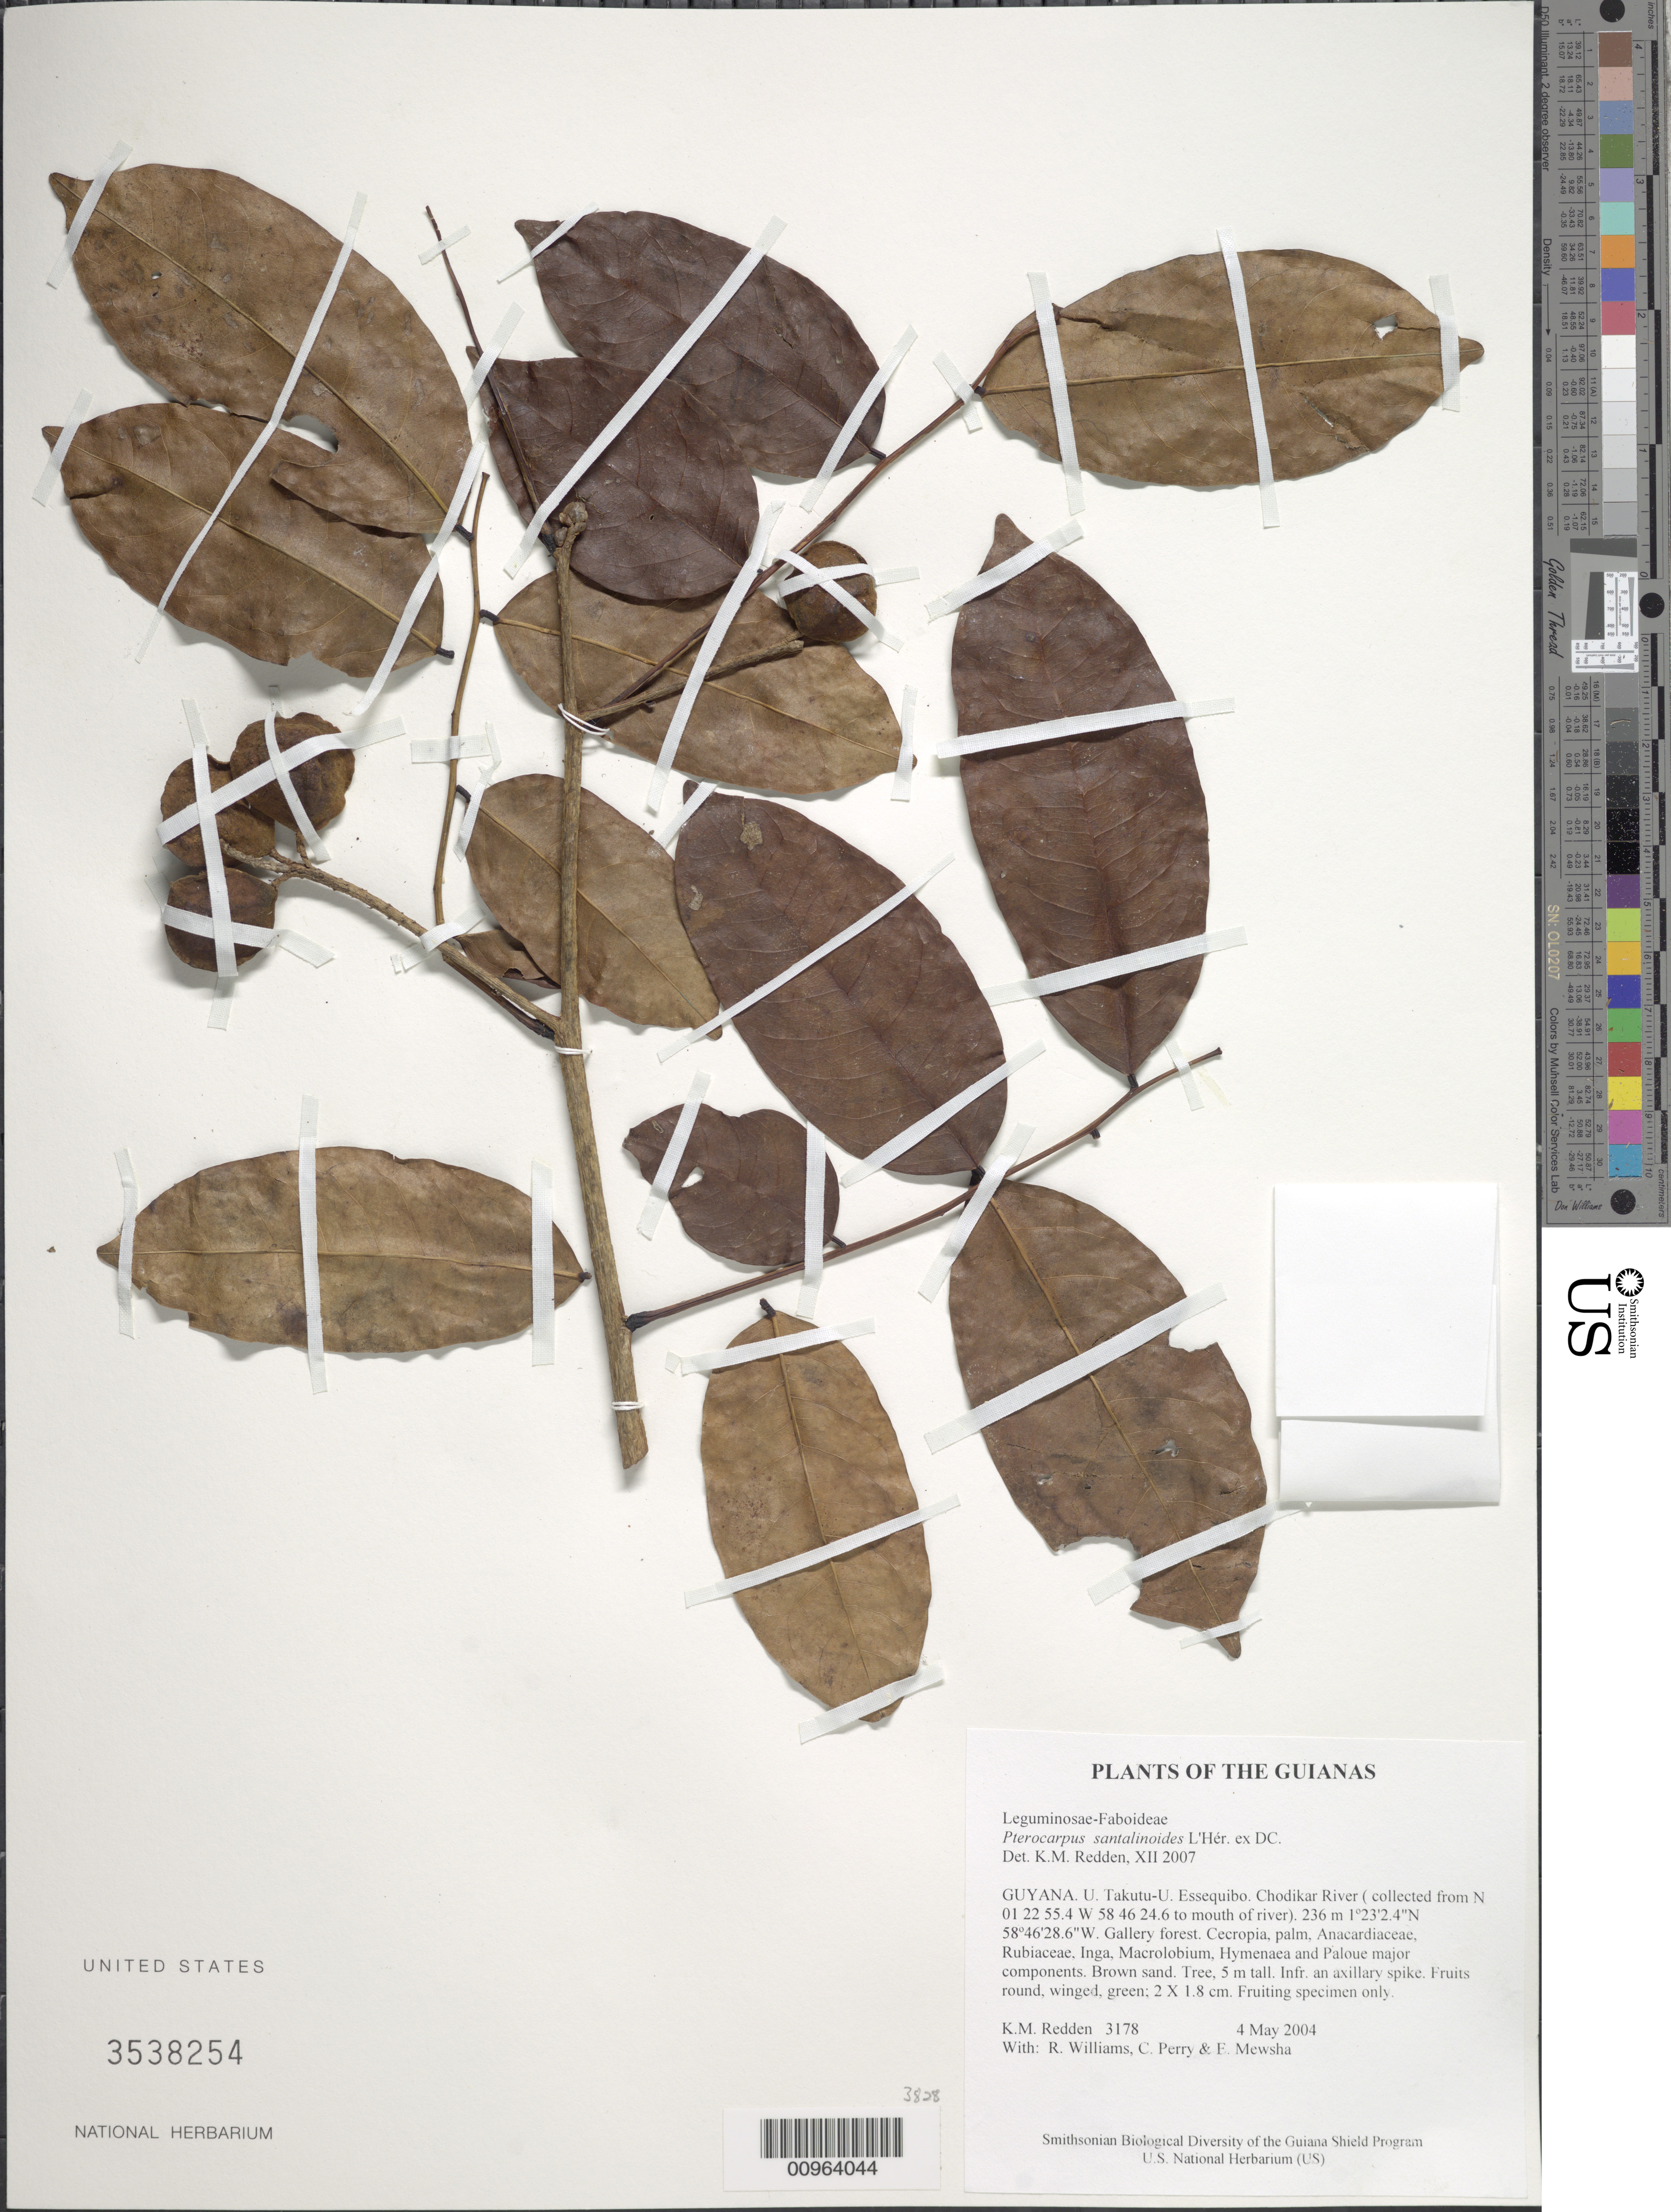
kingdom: Plantae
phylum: Tracheophyta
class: Magnoliopsida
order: Fabales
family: Fabaceae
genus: Pterocarpus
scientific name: Pterocarpus santalinoides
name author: L'Hér. ex DC.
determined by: Rico Arce, María de Lourdes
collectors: K. M. Redden, R. Williams, C. Perry & E. Mewsha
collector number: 3178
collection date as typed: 4 May 2004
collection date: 2004-05-04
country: Guyana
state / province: U. Takutu-U. Essequibo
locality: Chodikar River ( collected from N 01 22 55.4 W 58 46 24.6 to mouth of river)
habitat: Gallery forest. Cecropia, palm, Anacardiaceae, Rubiaceae, Inga, Macrolobium, Hymenaea and Paloue major components. Brown sand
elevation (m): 236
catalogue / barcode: US 3538254